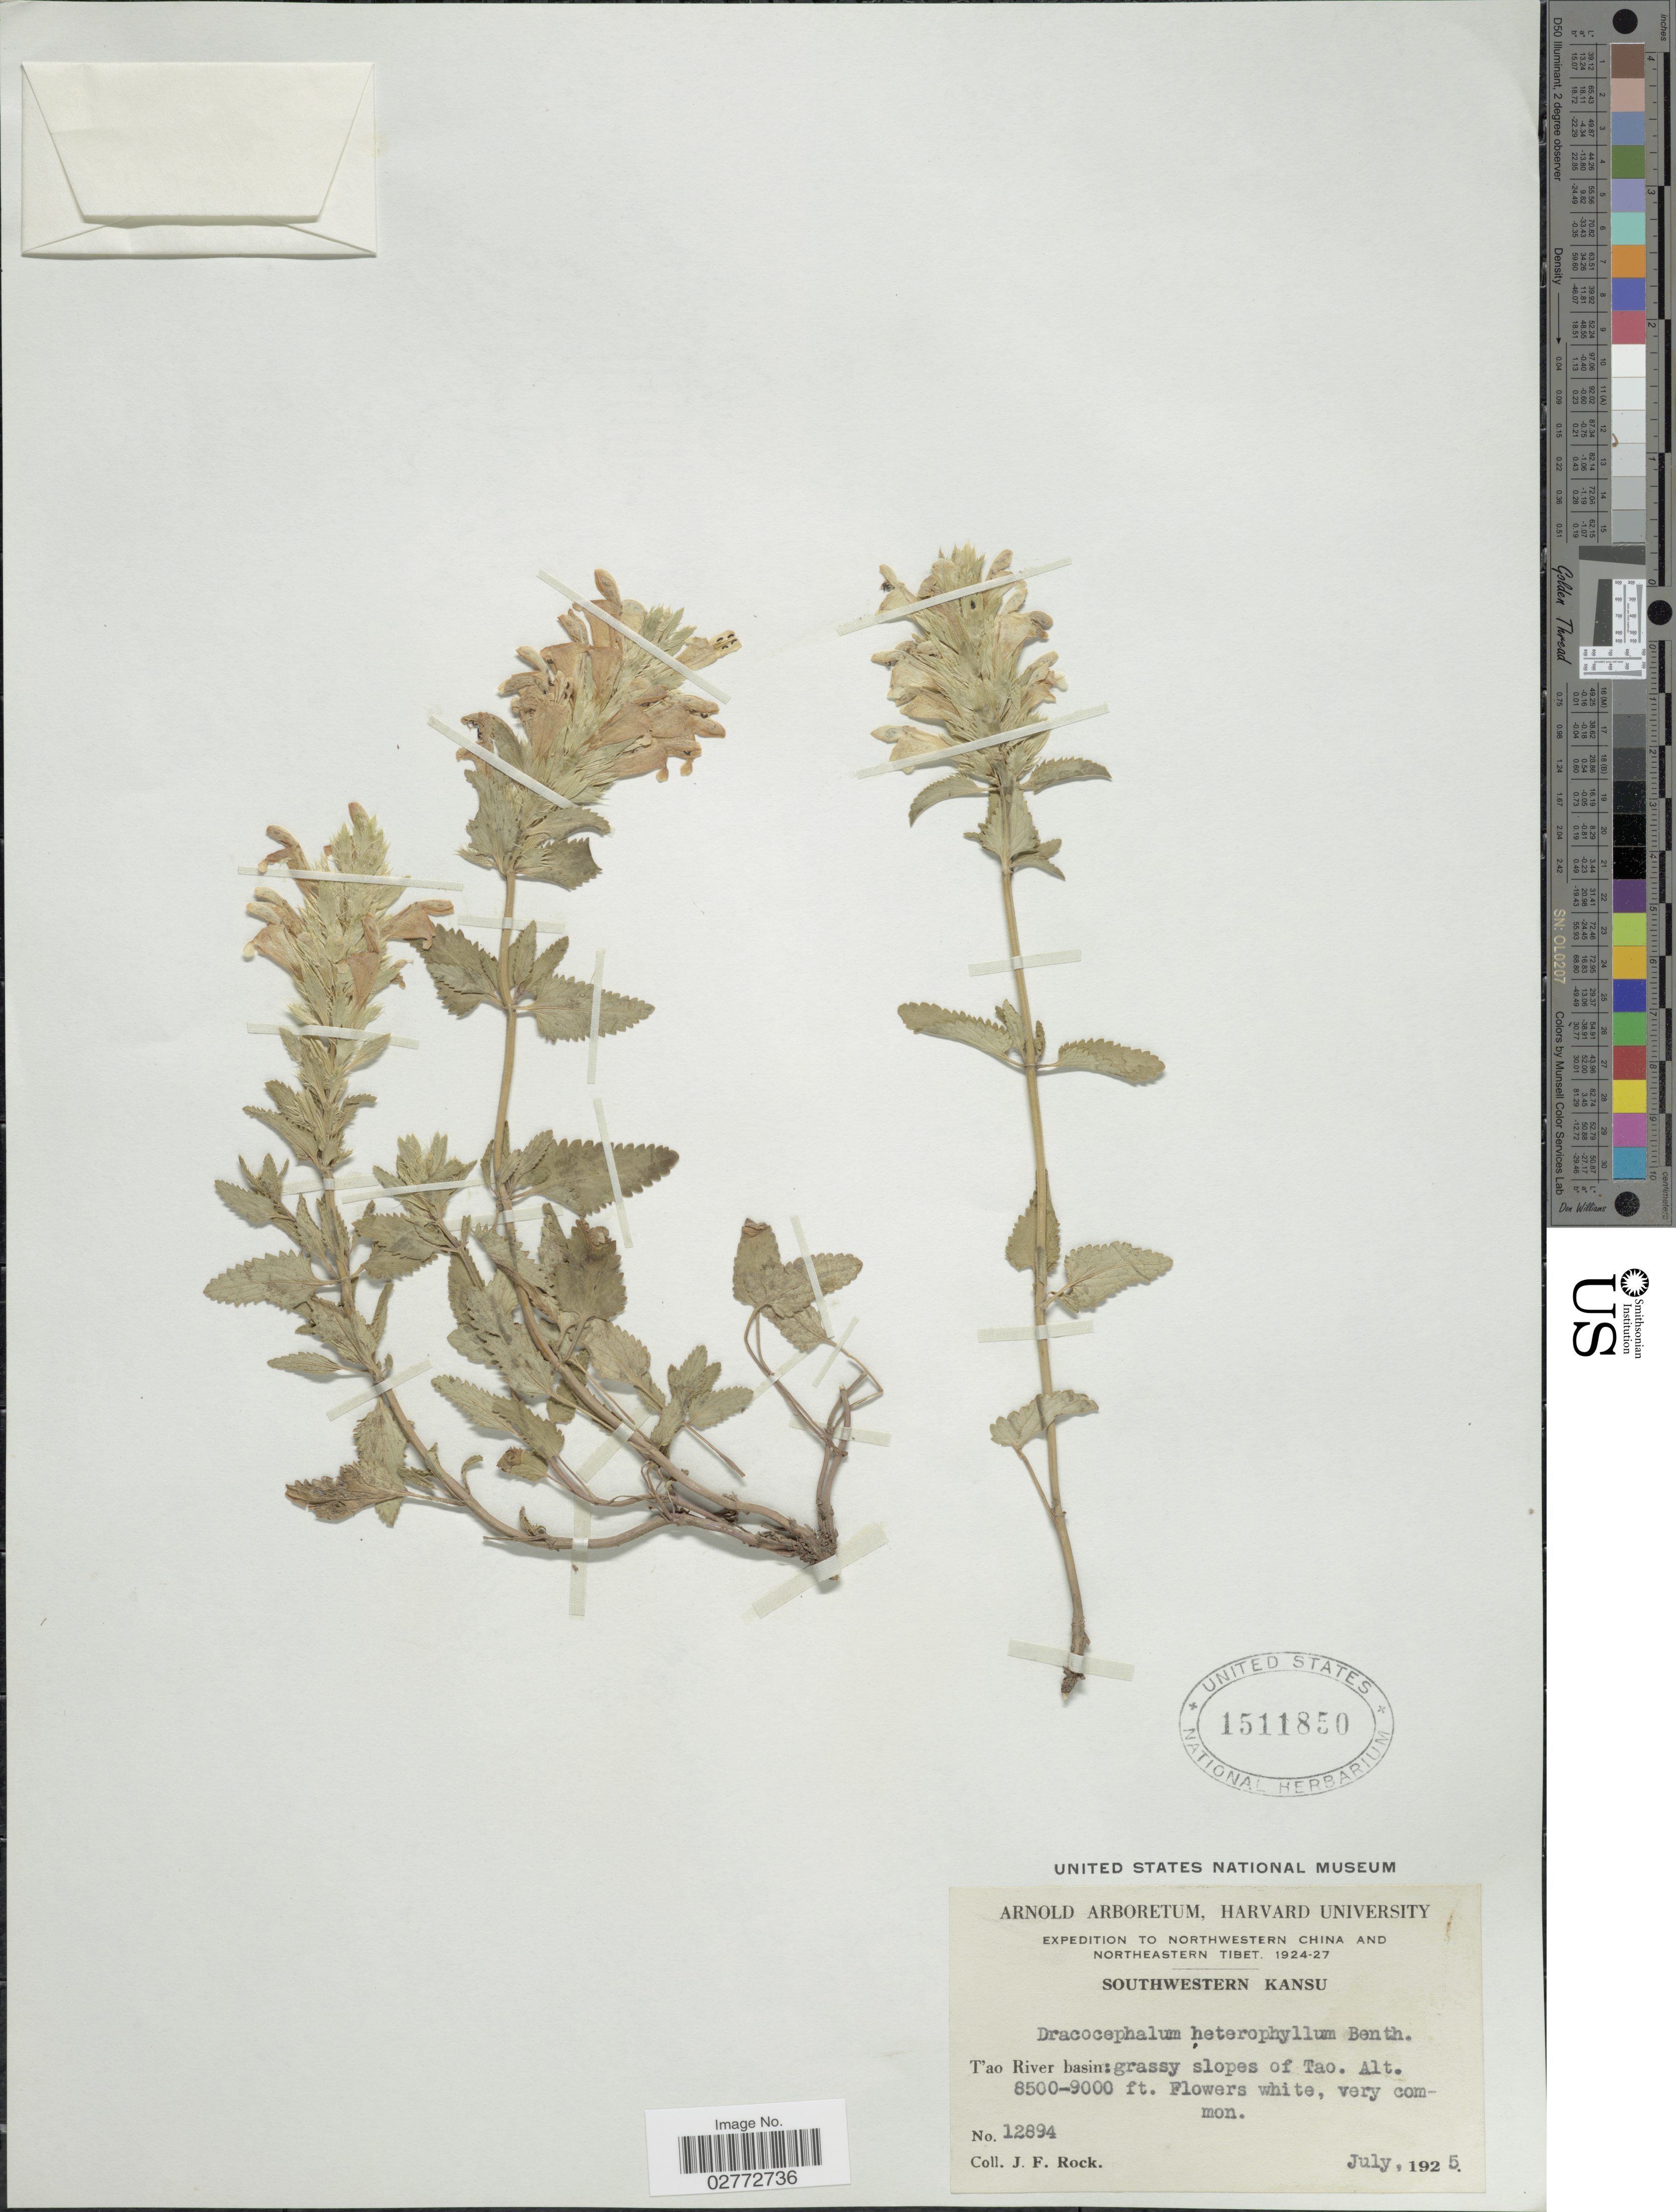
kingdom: Plantae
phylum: Tracheophyta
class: Magnoliopsida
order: Lamiales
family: Lamiaceae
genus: Dracocephalum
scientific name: Dracocephalum heterophyllum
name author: Benth.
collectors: J. Rock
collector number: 12894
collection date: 1925-07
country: China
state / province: Gansu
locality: Northwestern China and Northeastern Tibet. Southwestern Kansu. T'ao River basin: grassy slopes of Tao.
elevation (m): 2591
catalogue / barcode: US 1511850